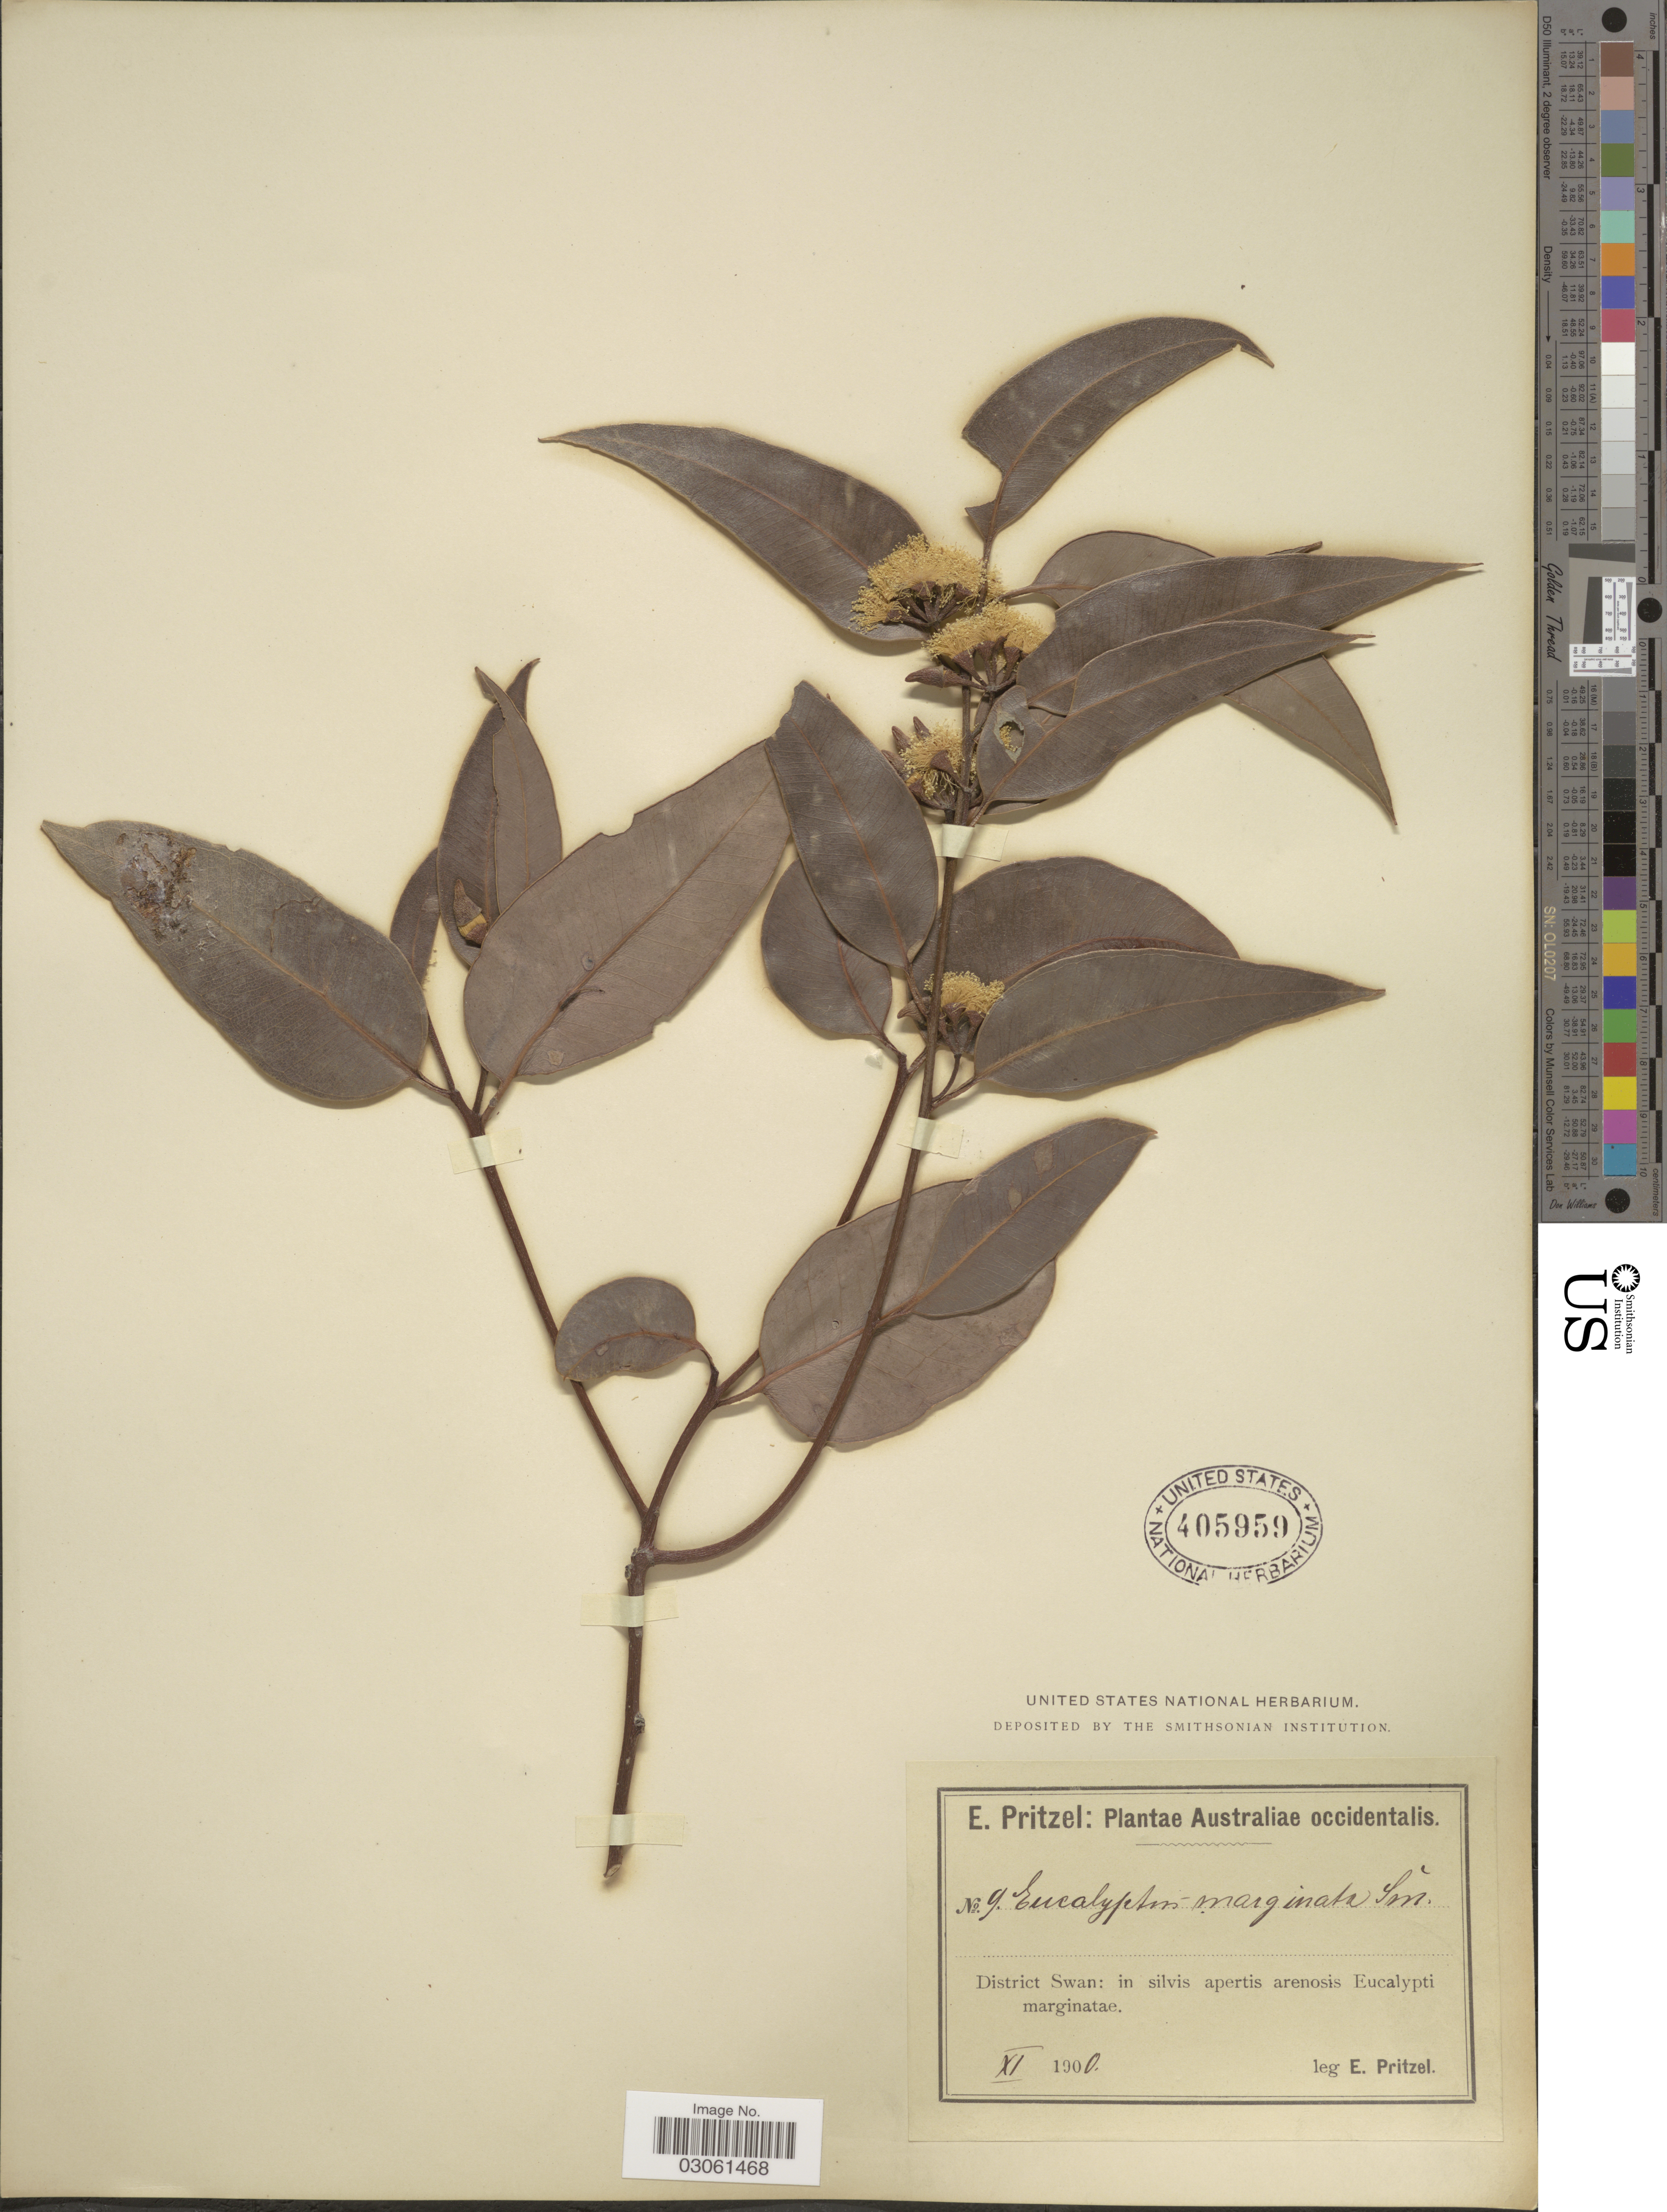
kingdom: Plantae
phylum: Tracheophyta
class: Magnoliopsida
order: Myrtales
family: Myrtaceae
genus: Eucalyptus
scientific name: Eucalyptus marginata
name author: Donn ex Sm.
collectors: E. G. Pritzel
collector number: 9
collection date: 1900-11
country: Australia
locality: Australiae occidentalis. District Swan: in silvis apertis arenosis Eucalypti marginatae.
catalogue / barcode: US 405959